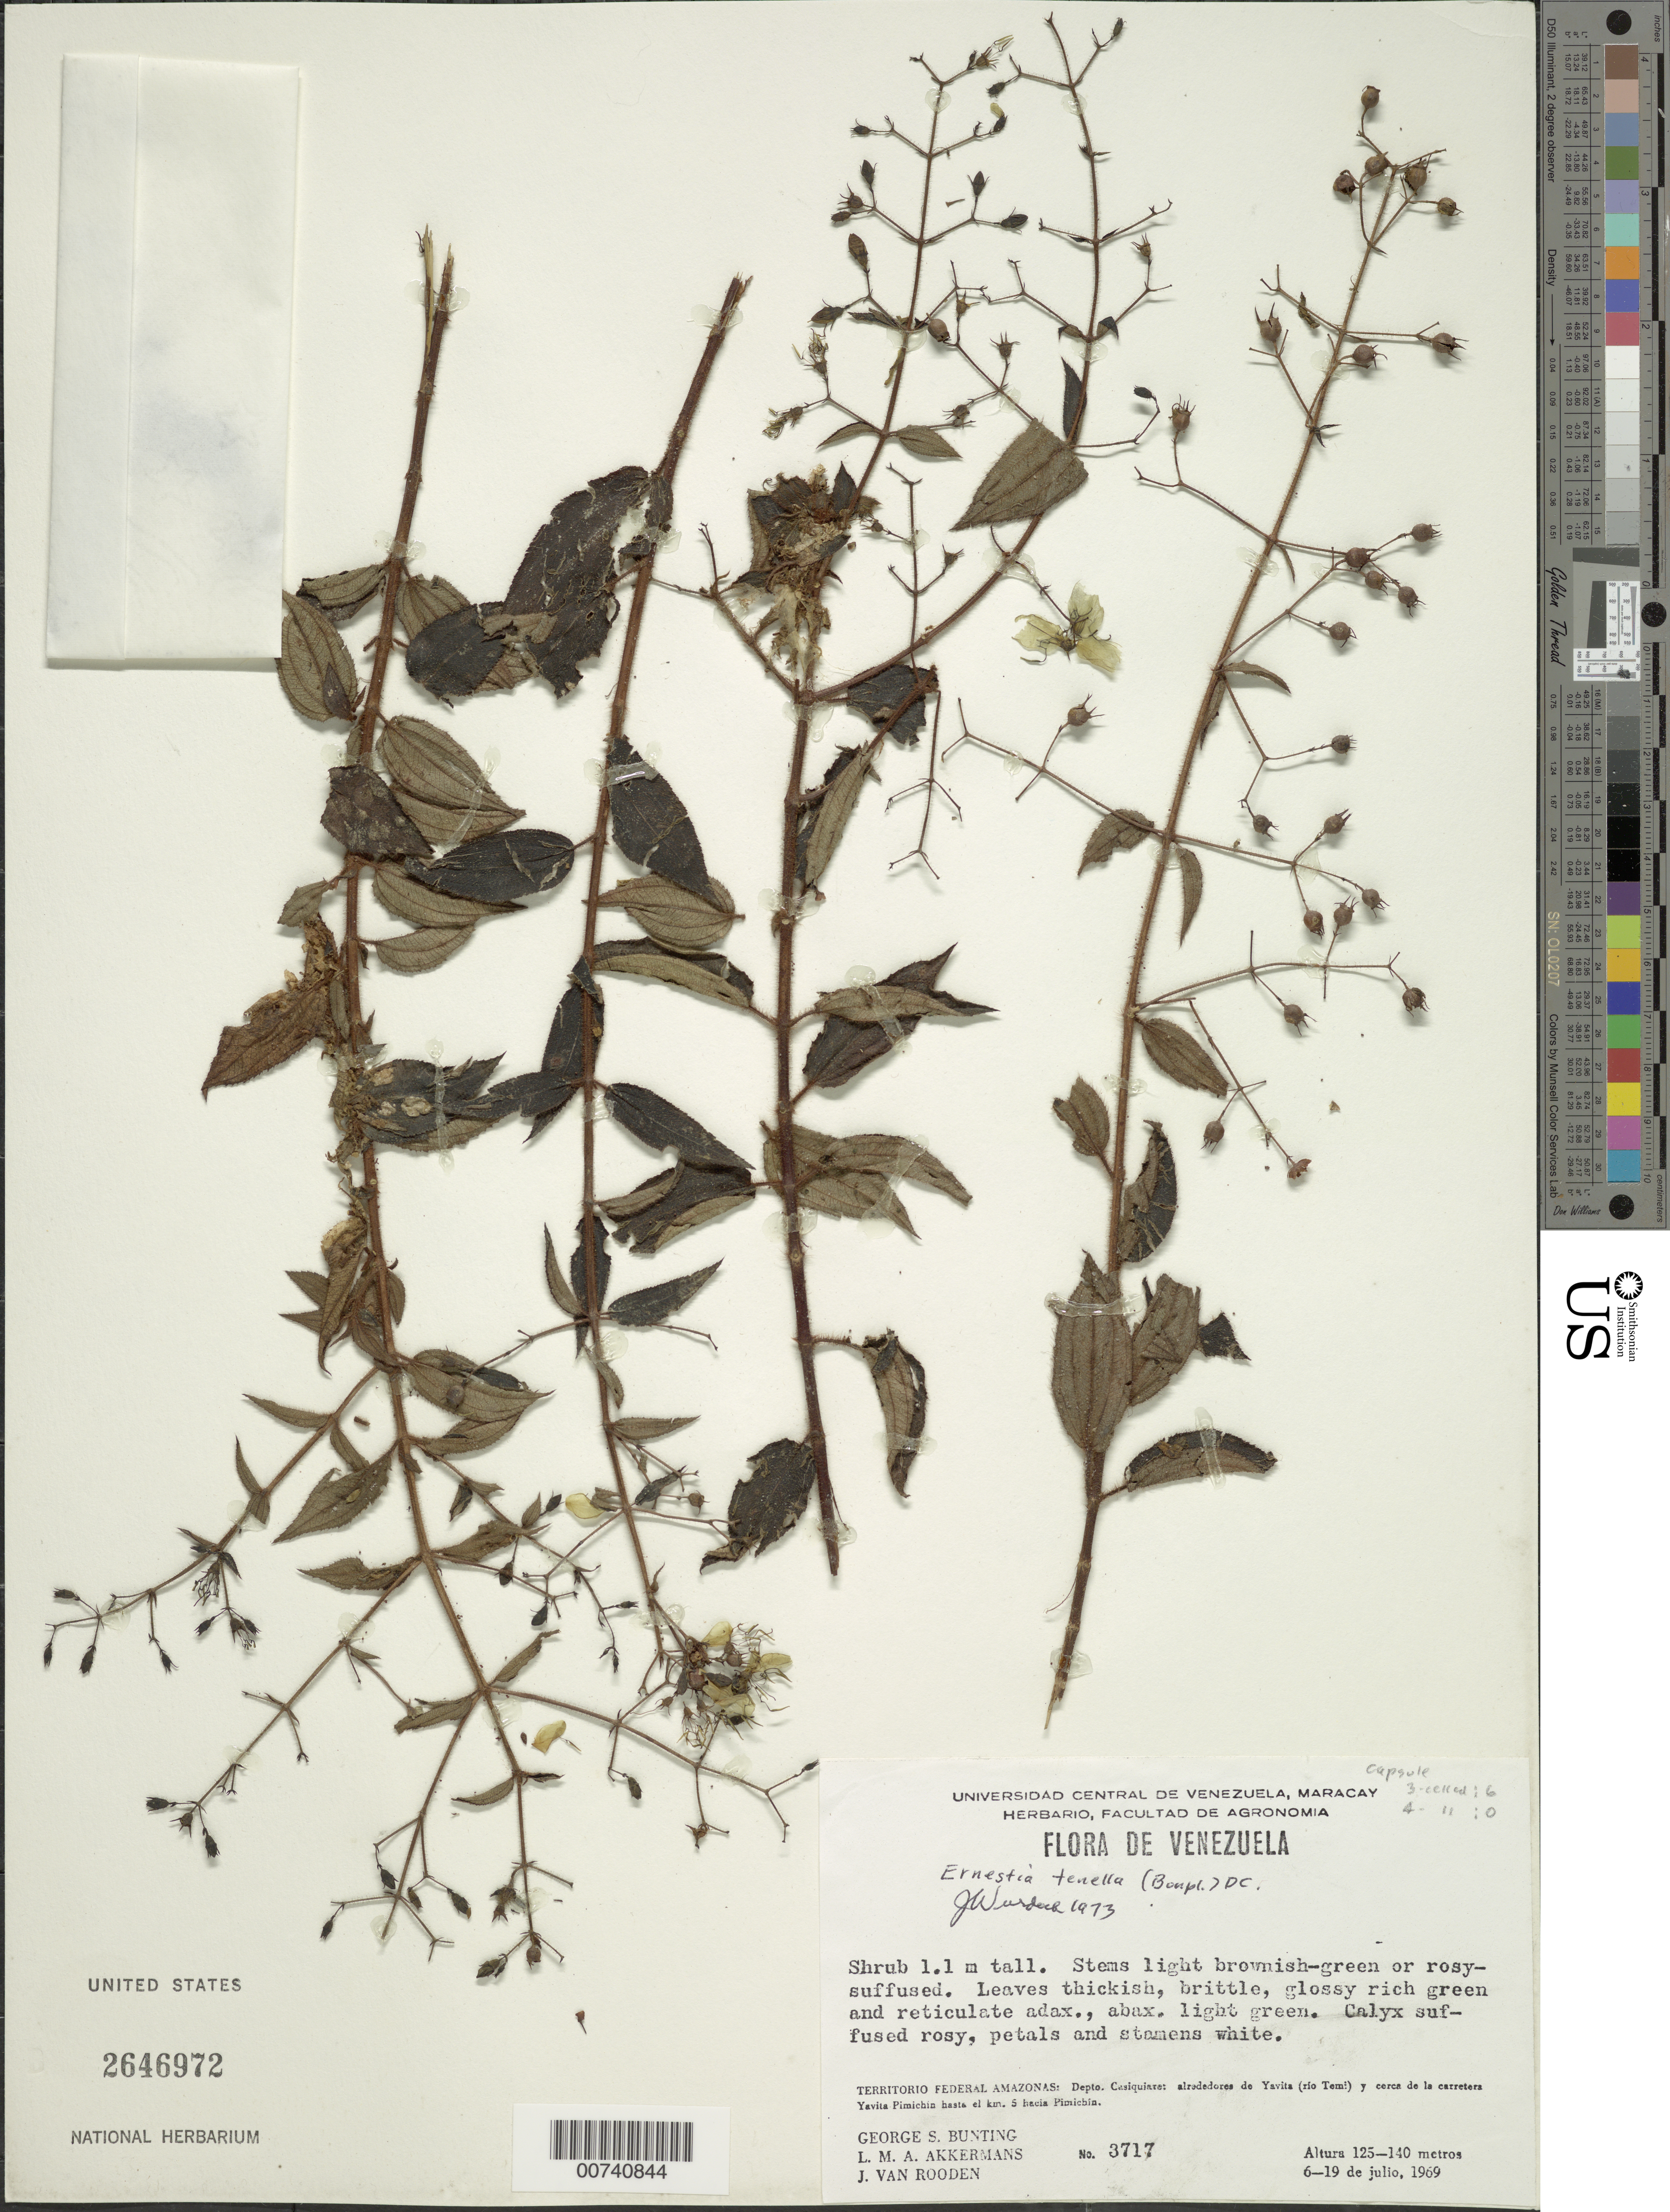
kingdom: Plantae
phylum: Tracheophyta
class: Magnoliopsida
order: Myrtales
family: Melastomataceae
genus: Ernestia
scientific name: Ernestia tenella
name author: (Bonpl.) DC.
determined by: Wurdack, John J., (US), US (UNITED STATES)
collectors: G. S. Bunting, L. M. Akkermans & J. Van Rooden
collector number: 3717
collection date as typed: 6-Jul-69 to 19-Jul-69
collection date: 1969-07-06/1969-07-19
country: Venezuela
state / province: Amazonas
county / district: Maroa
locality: Yavita (Río Temi), y cerca de la carretera Yavita Pimichin hasta el km 5 hacia Pimichin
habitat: Along road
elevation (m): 125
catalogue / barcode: US 2646972